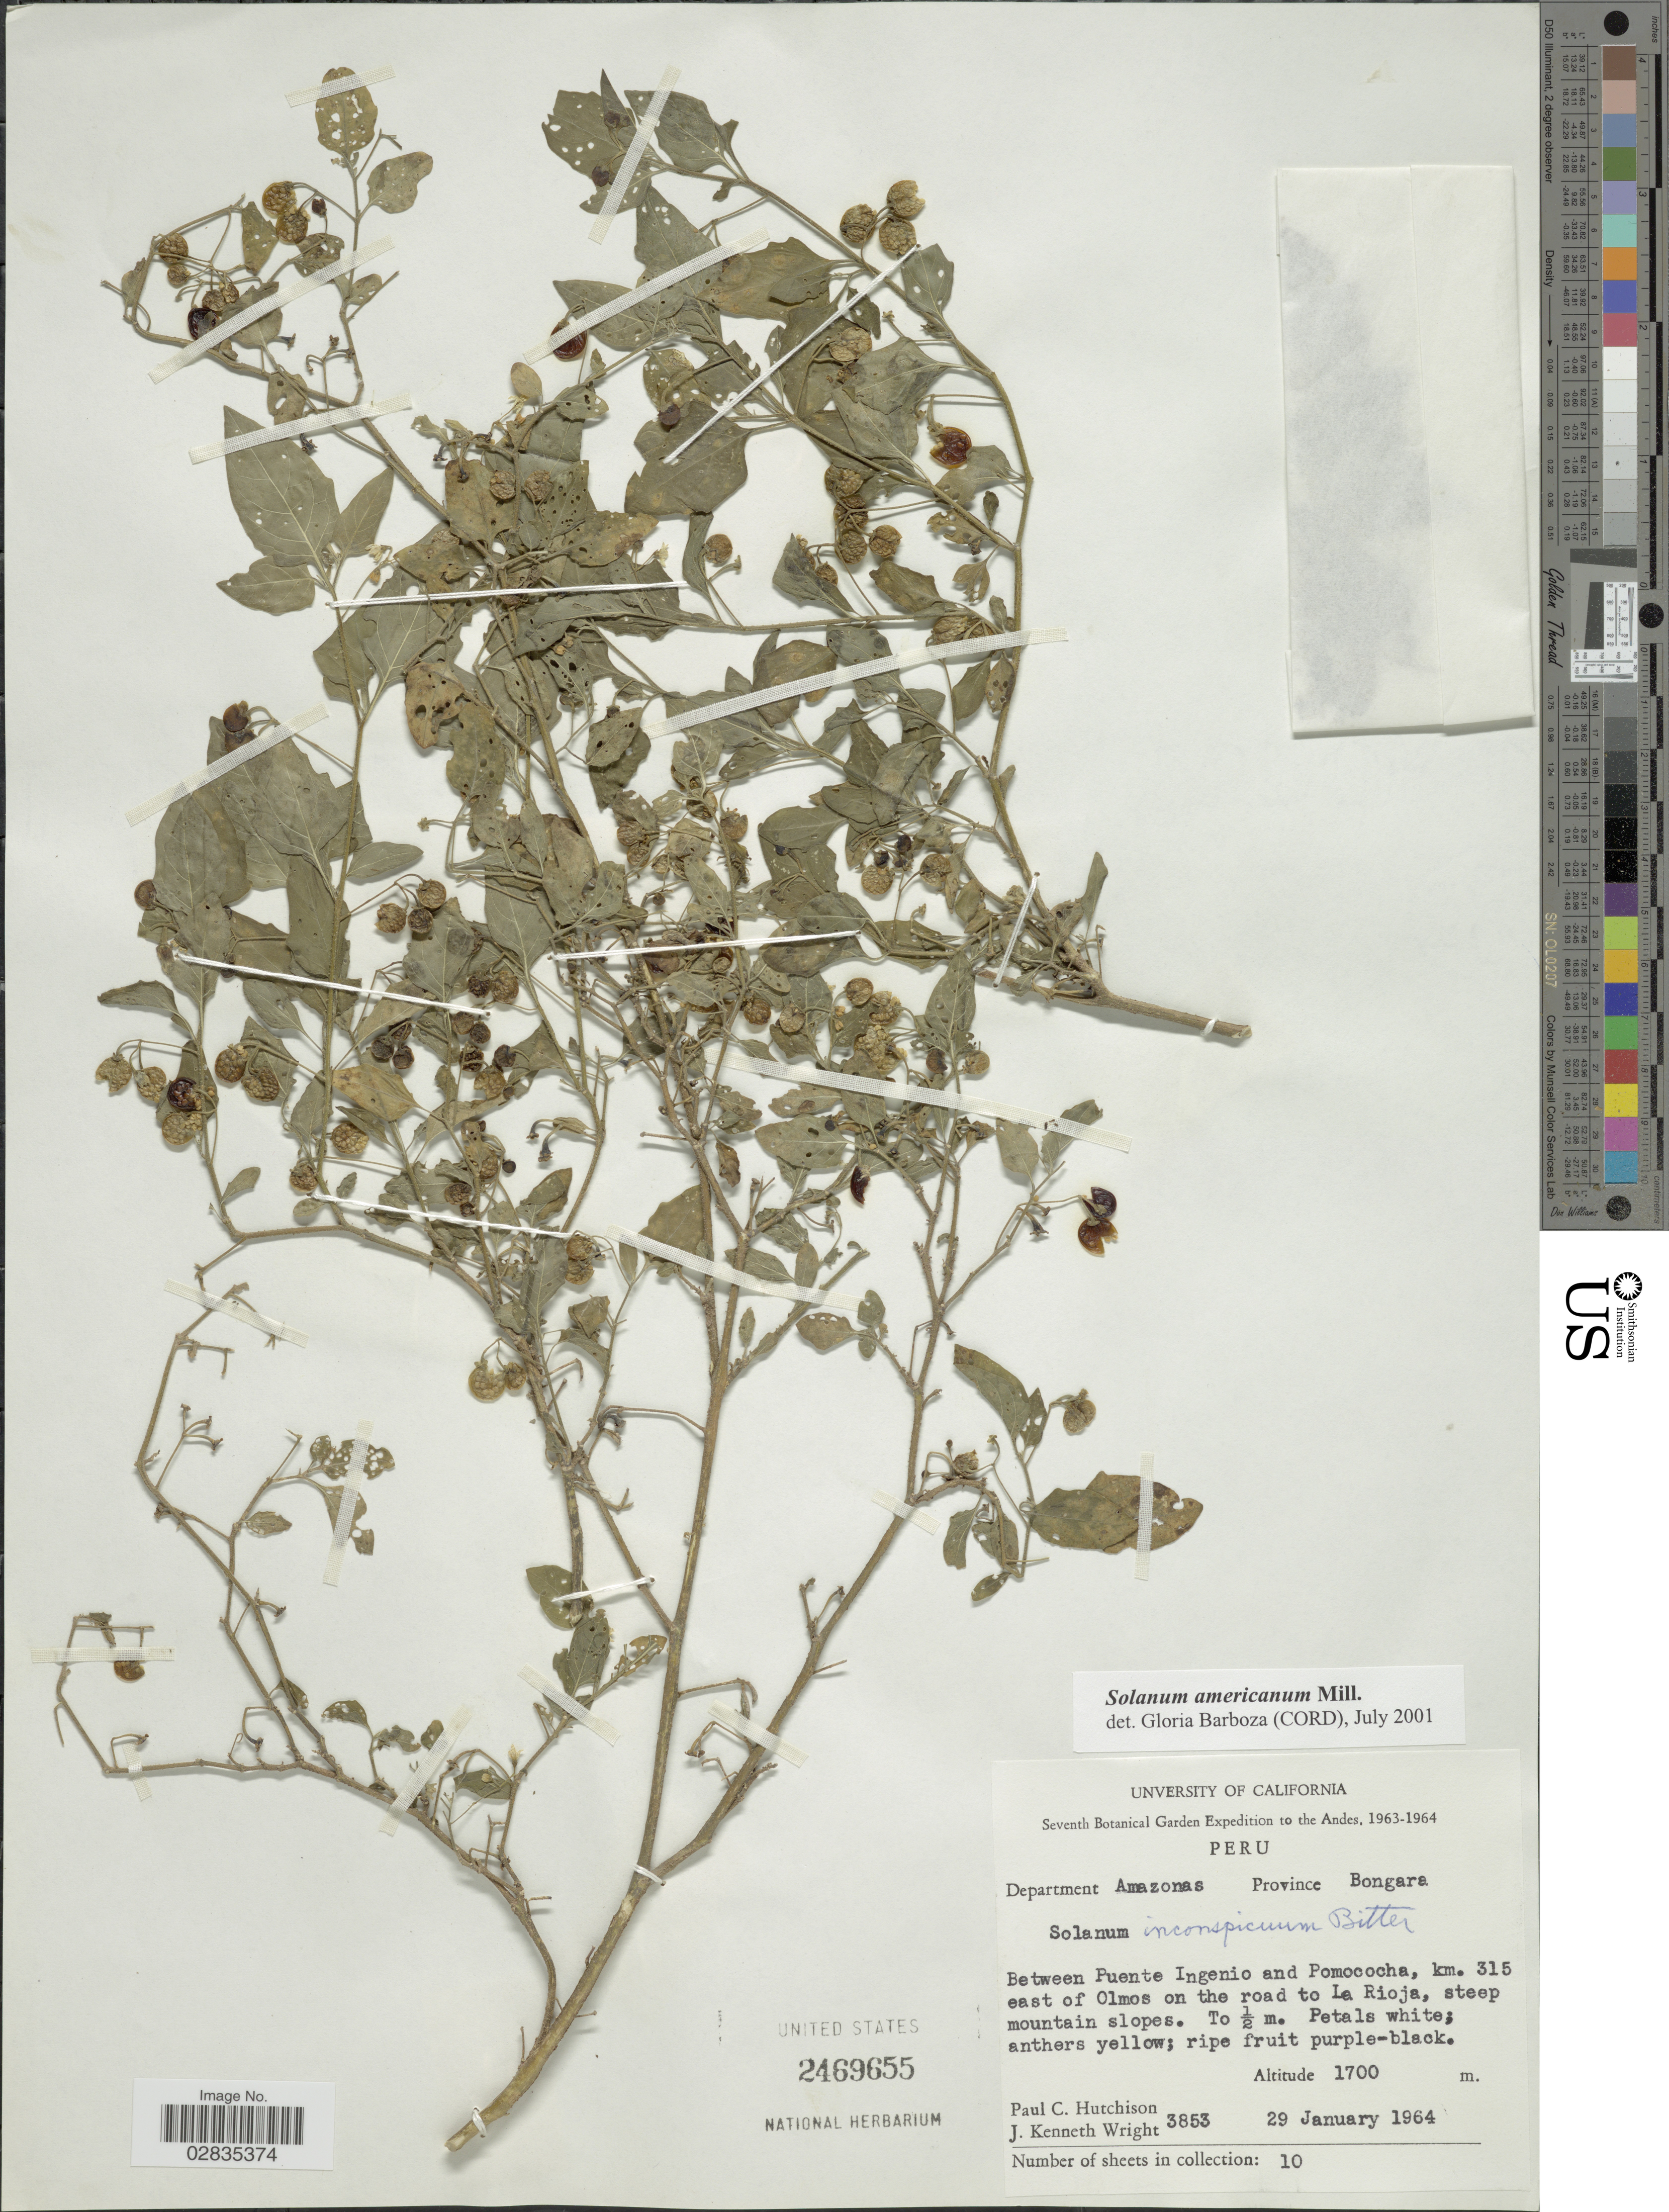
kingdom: Plantae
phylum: Tracheophyta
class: Magnoliopsida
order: Solanales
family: Solanaceae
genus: Solanum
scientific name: Solanum americanum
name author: Mill.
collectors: P. C. Hutchison & J. K. Wright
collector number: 3853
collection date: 1964-01-29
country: Peru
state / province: Amazonas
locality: Department Amazonas Province Bongara. Between Puente Ingenio and Pomococha, km. 315 east of Olmos on the road to La Rioja, steep mountain slopes.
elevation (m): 1700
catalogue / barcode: US 2469655